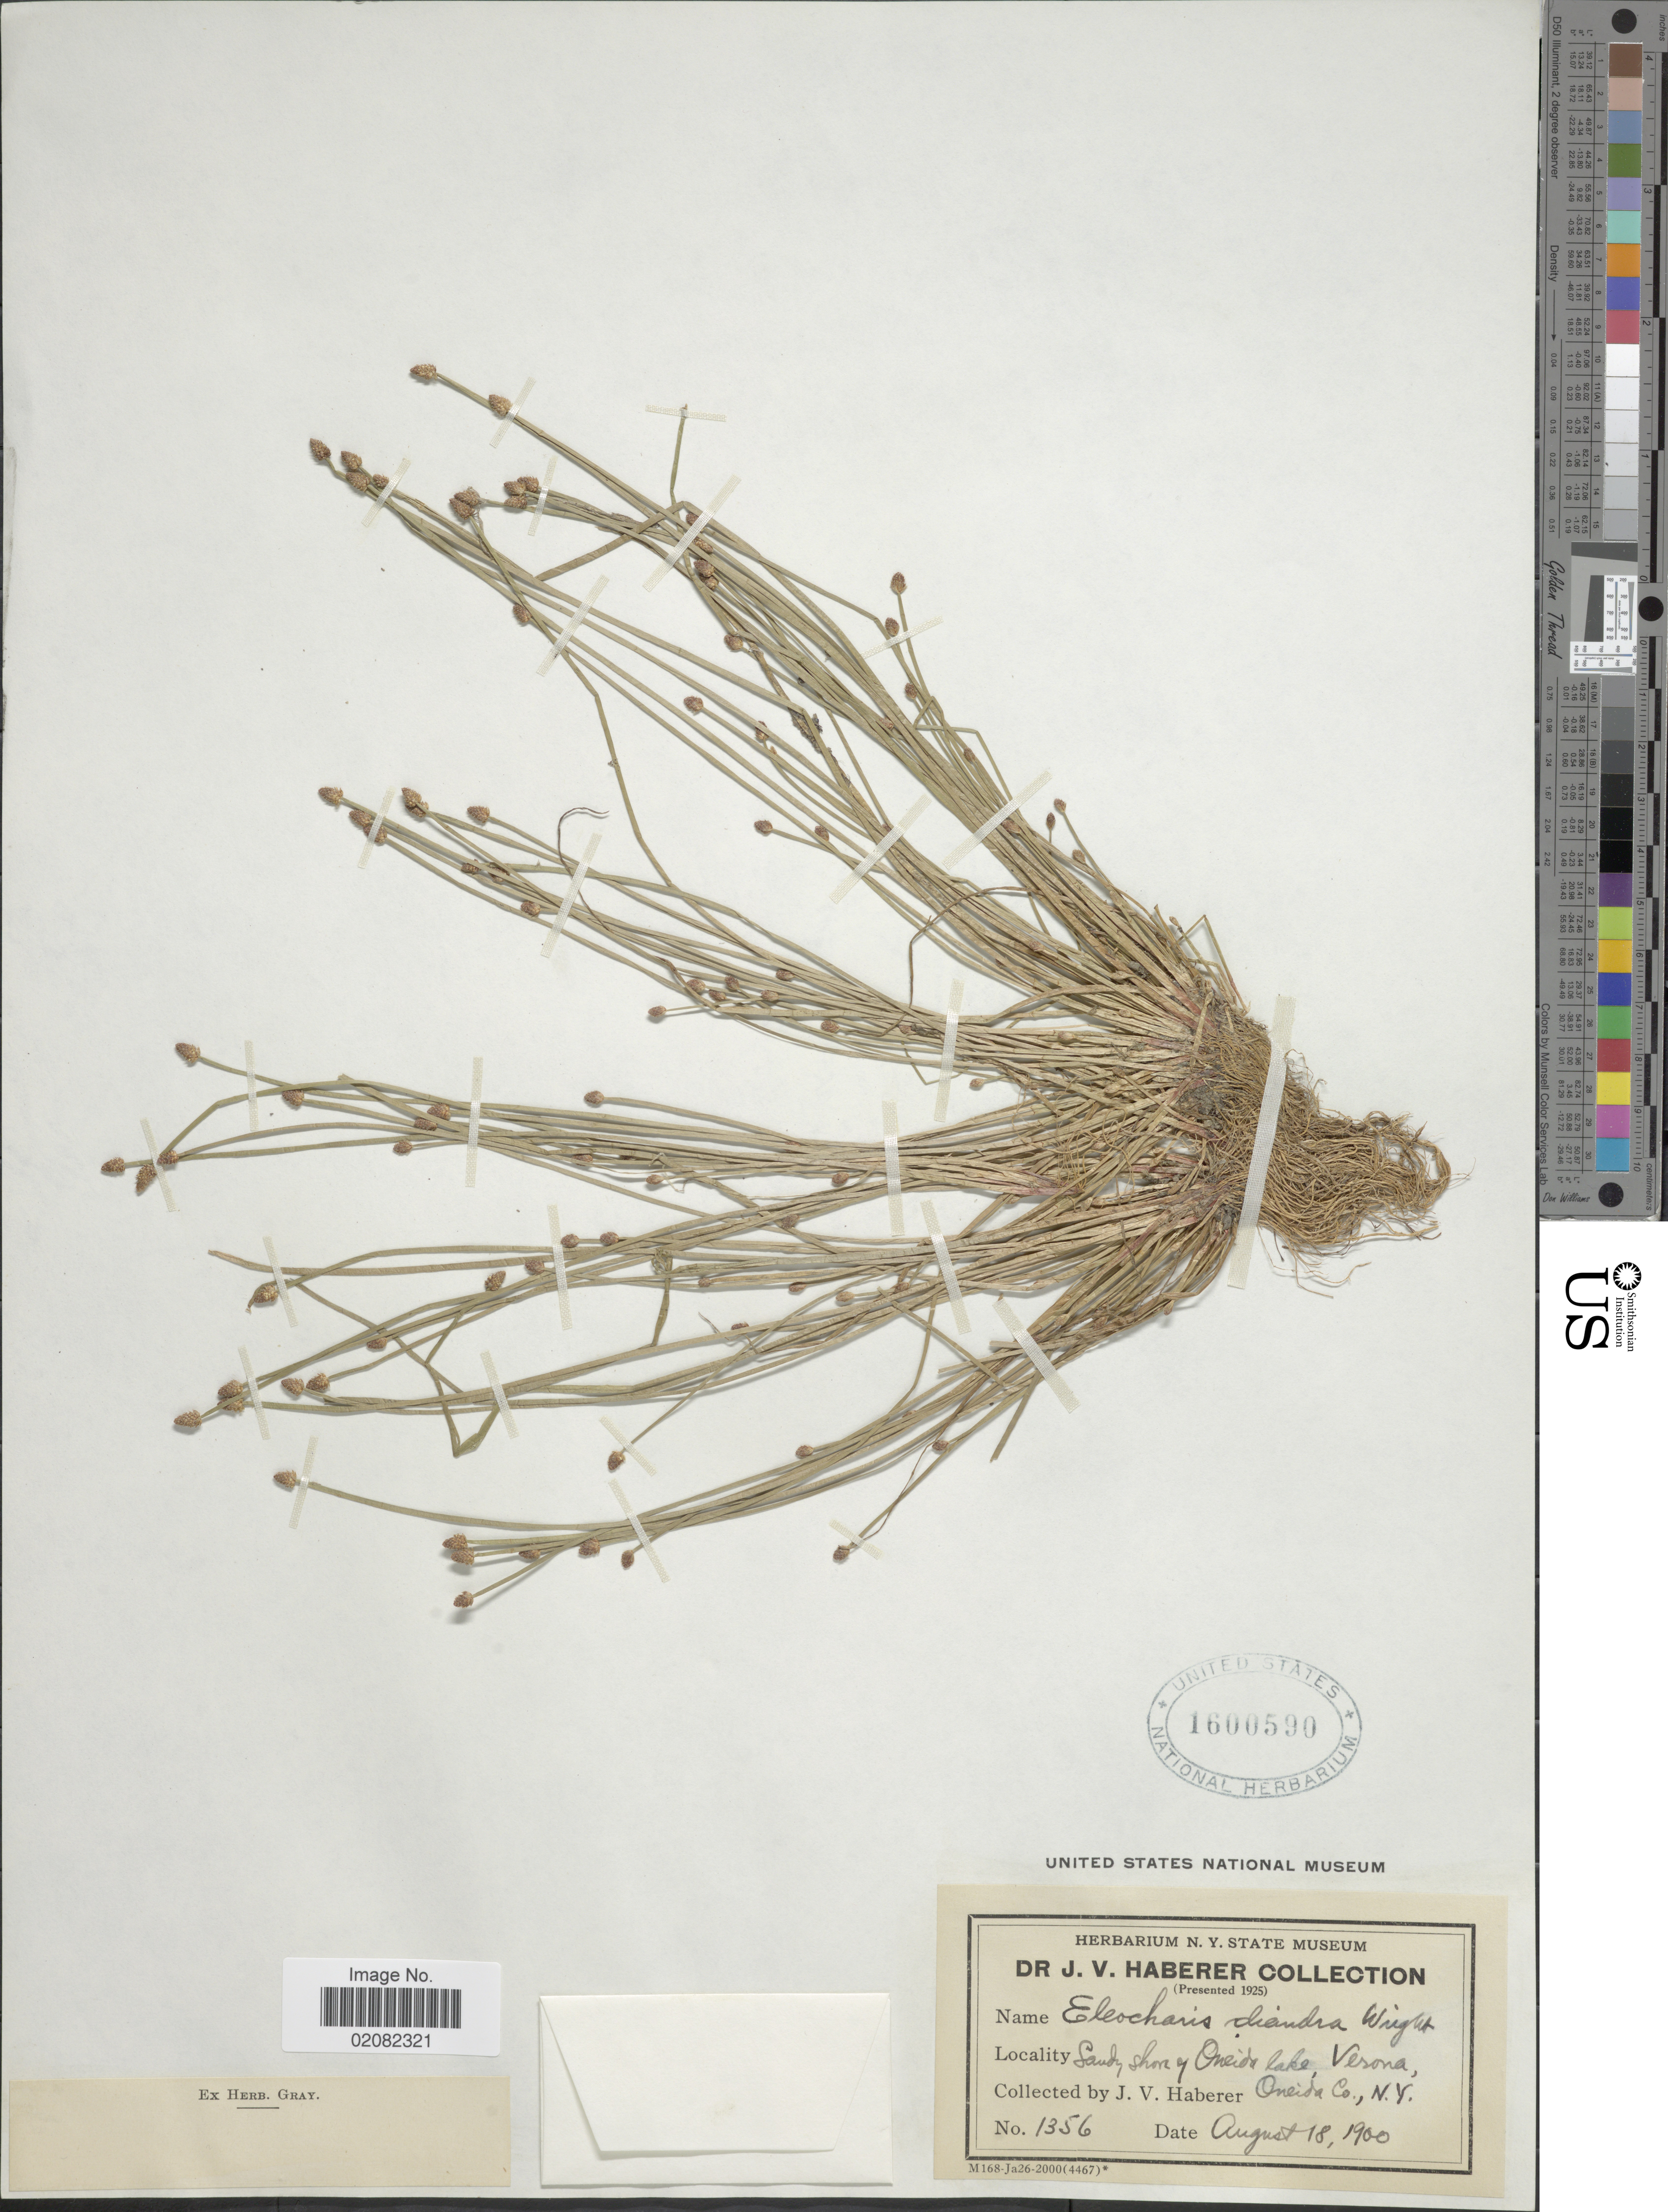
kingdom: Plantae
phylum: Tracheophyta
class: Liliopsida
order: Poales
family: Cyperaceae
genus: Eleocharis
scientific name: Eleocharis diandra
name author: C. Wright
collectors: J. V. Haberer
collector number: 1356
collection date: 1900-08-18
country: United States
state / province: New York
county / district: Oneida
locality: Sandy shores of Oneida Lake, Verona, Oneida Co., N. Y.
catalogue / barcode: US 1600590